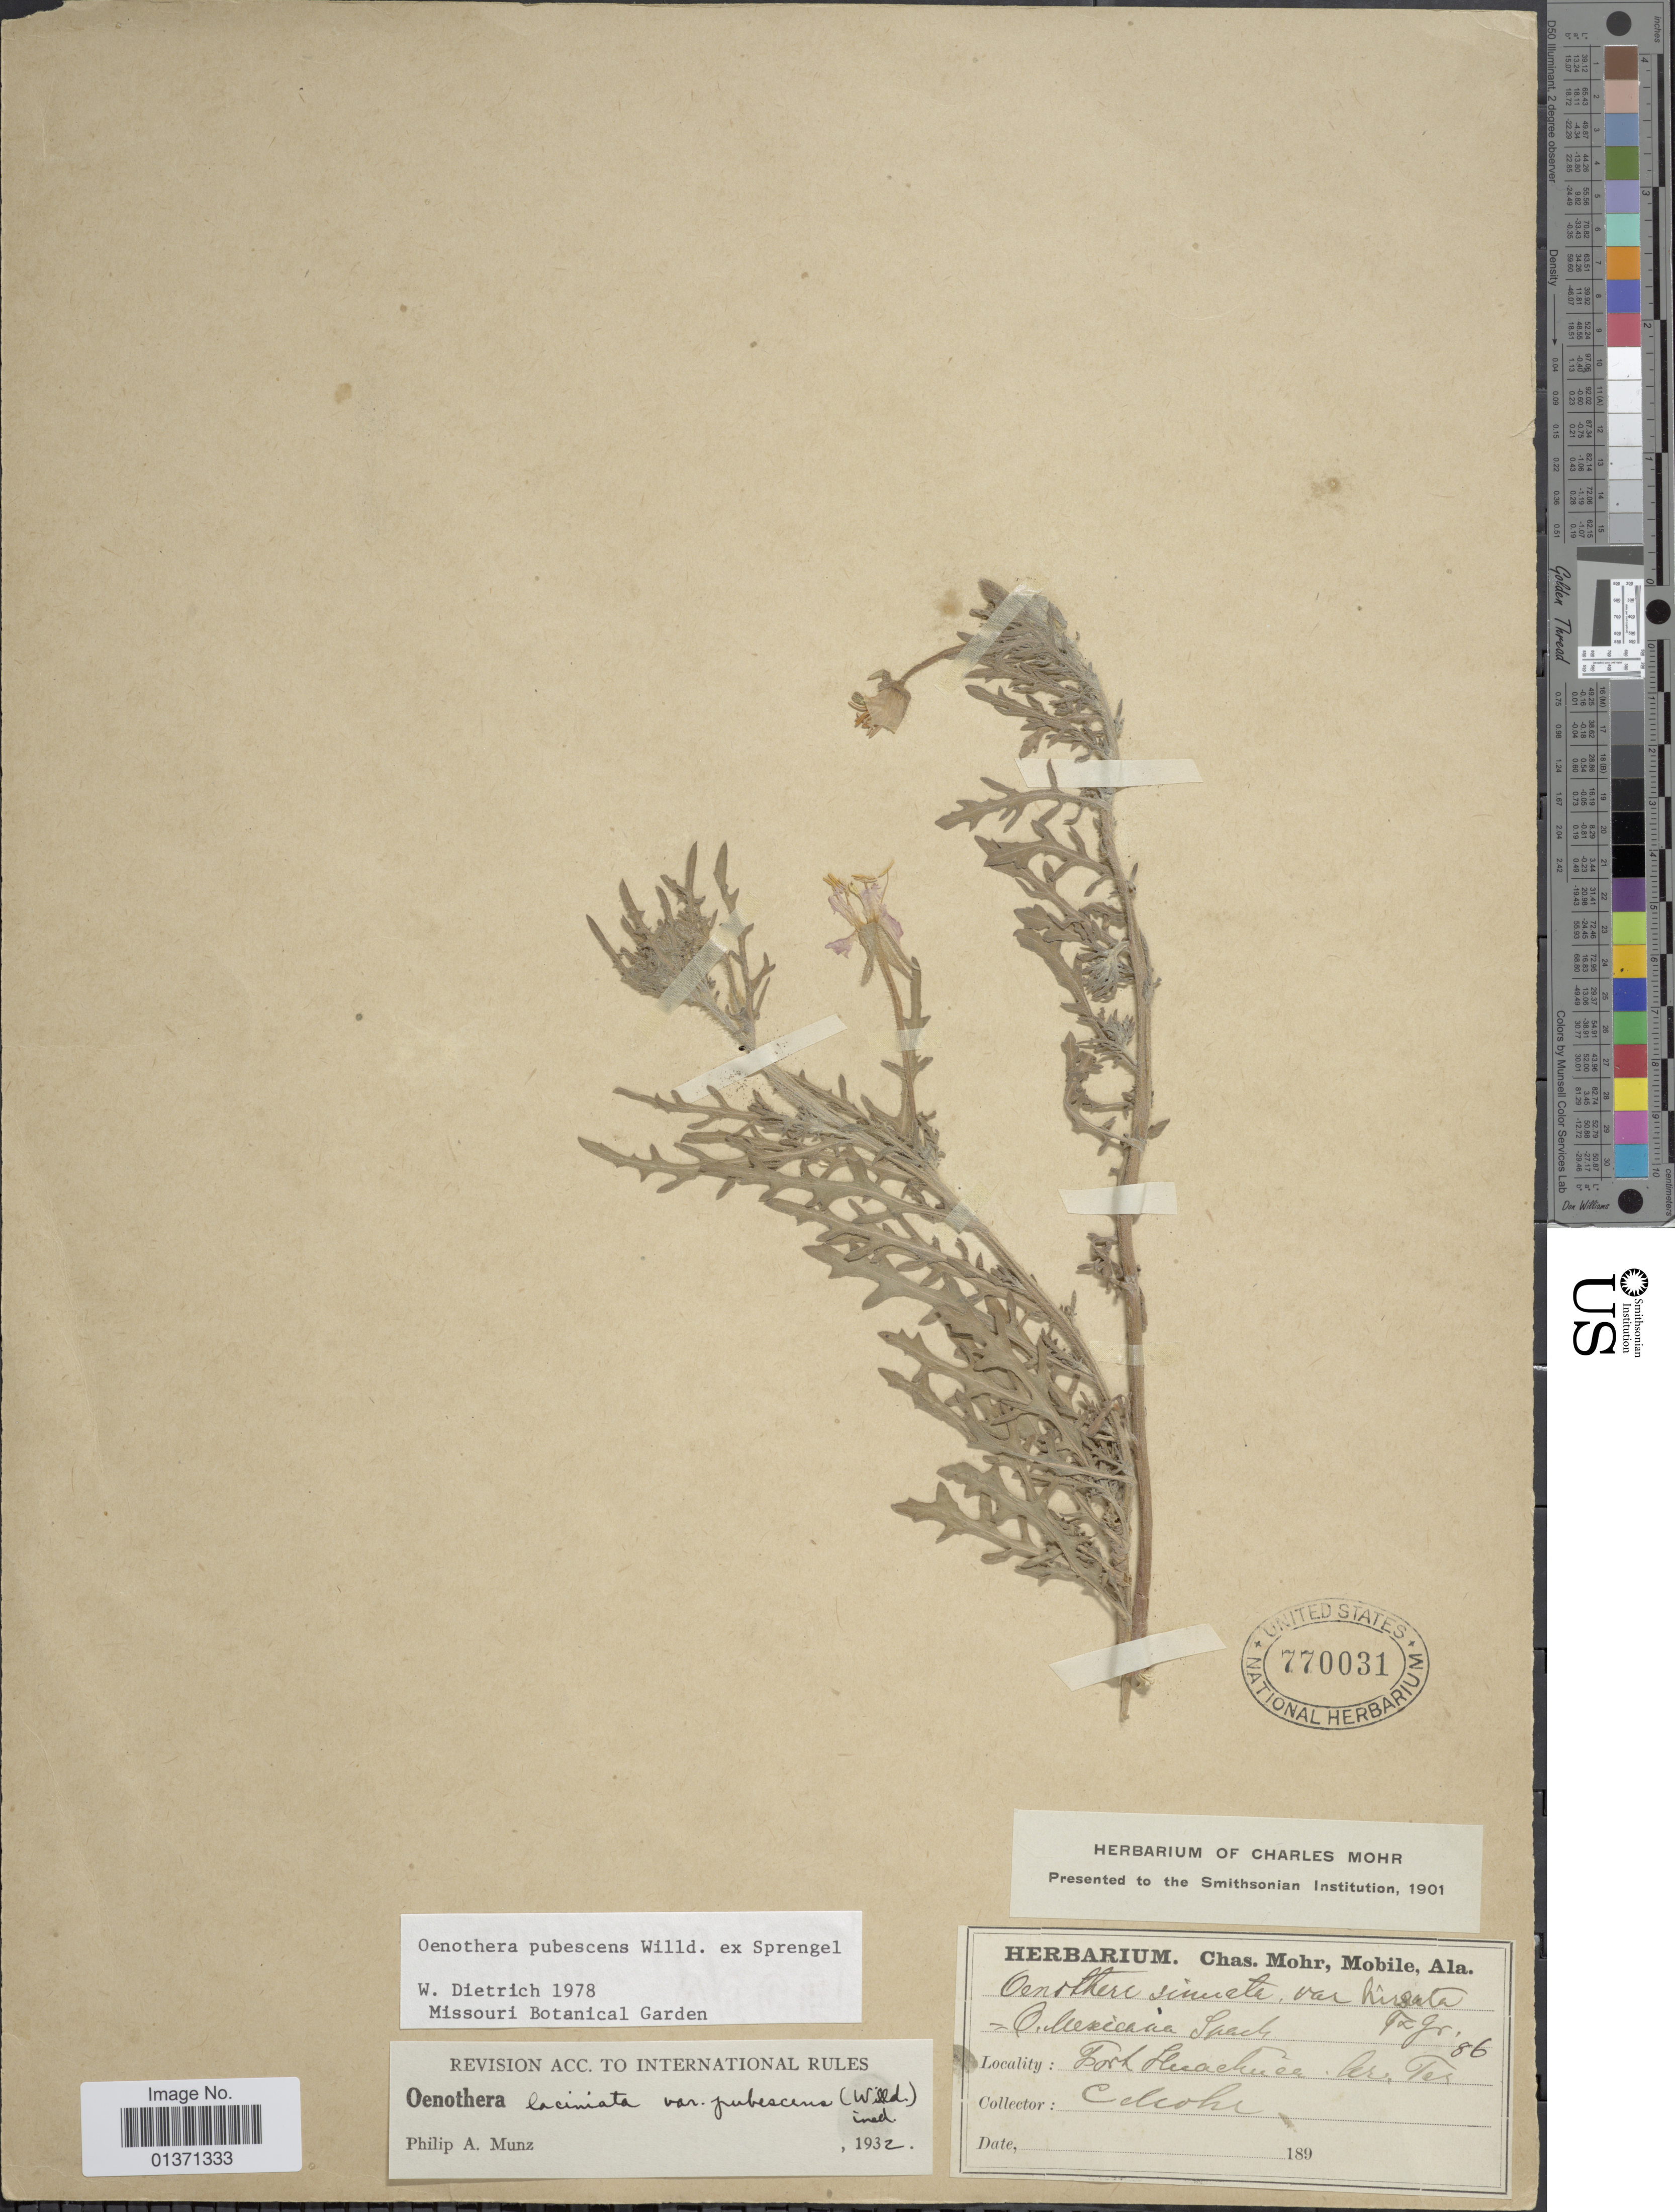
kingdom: Plantae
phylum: Tracheophyta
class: Magnoliopsida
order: Myrtales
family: Onagraceae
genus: Oenothera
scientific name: Oenothera pubescens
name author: Willd. ex Spreng.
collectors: C. T. Mohr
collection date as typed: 189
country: United States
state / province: Arizona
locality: Fort Huachuca Az Ter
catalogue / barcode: US 770031